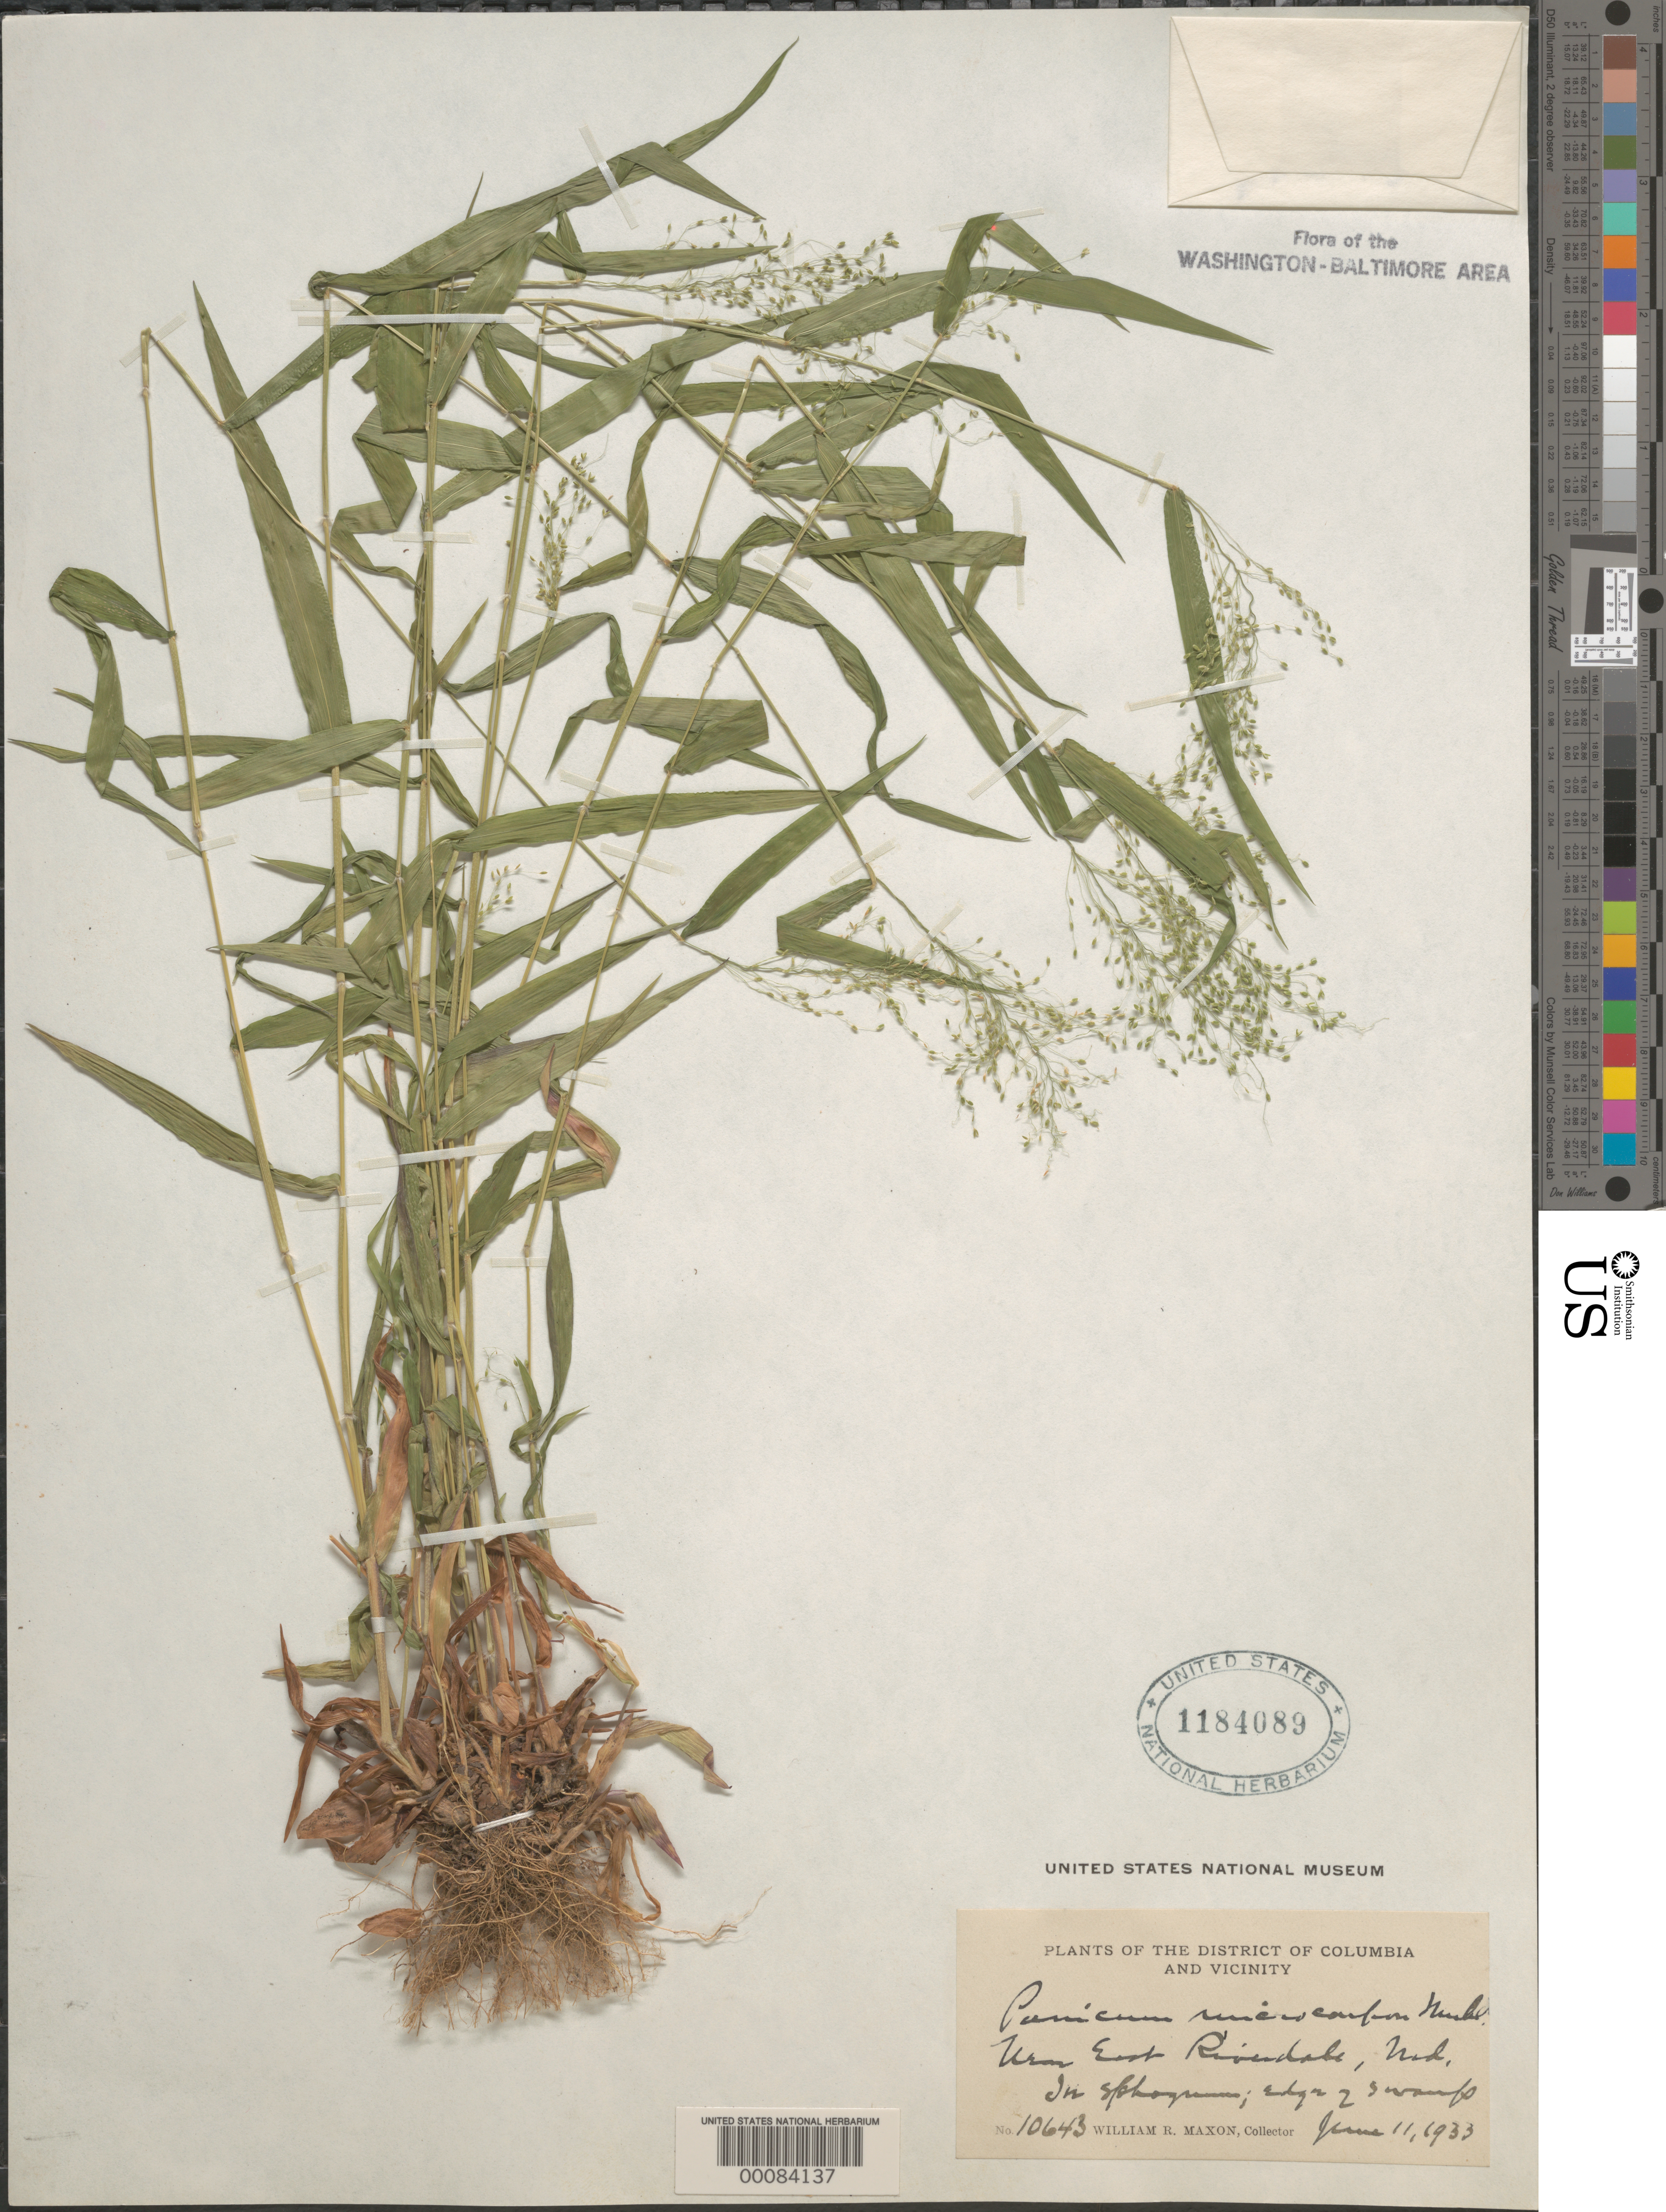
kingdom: Plantae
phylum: Tracheophyta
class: Liliopsida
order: Poales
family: Poaceae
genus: Dichanthelium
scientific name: Dichanthelium dichotomum var. dichotomum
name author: (L.) Gould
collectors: W. R. Maxon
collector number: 10643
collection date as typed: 11 Jun 1933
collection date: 1933-06-11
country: United States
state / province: Maryland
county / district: Prince George's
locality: Near East Riverdale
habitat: Edge of swamp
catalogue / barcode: US 1184089